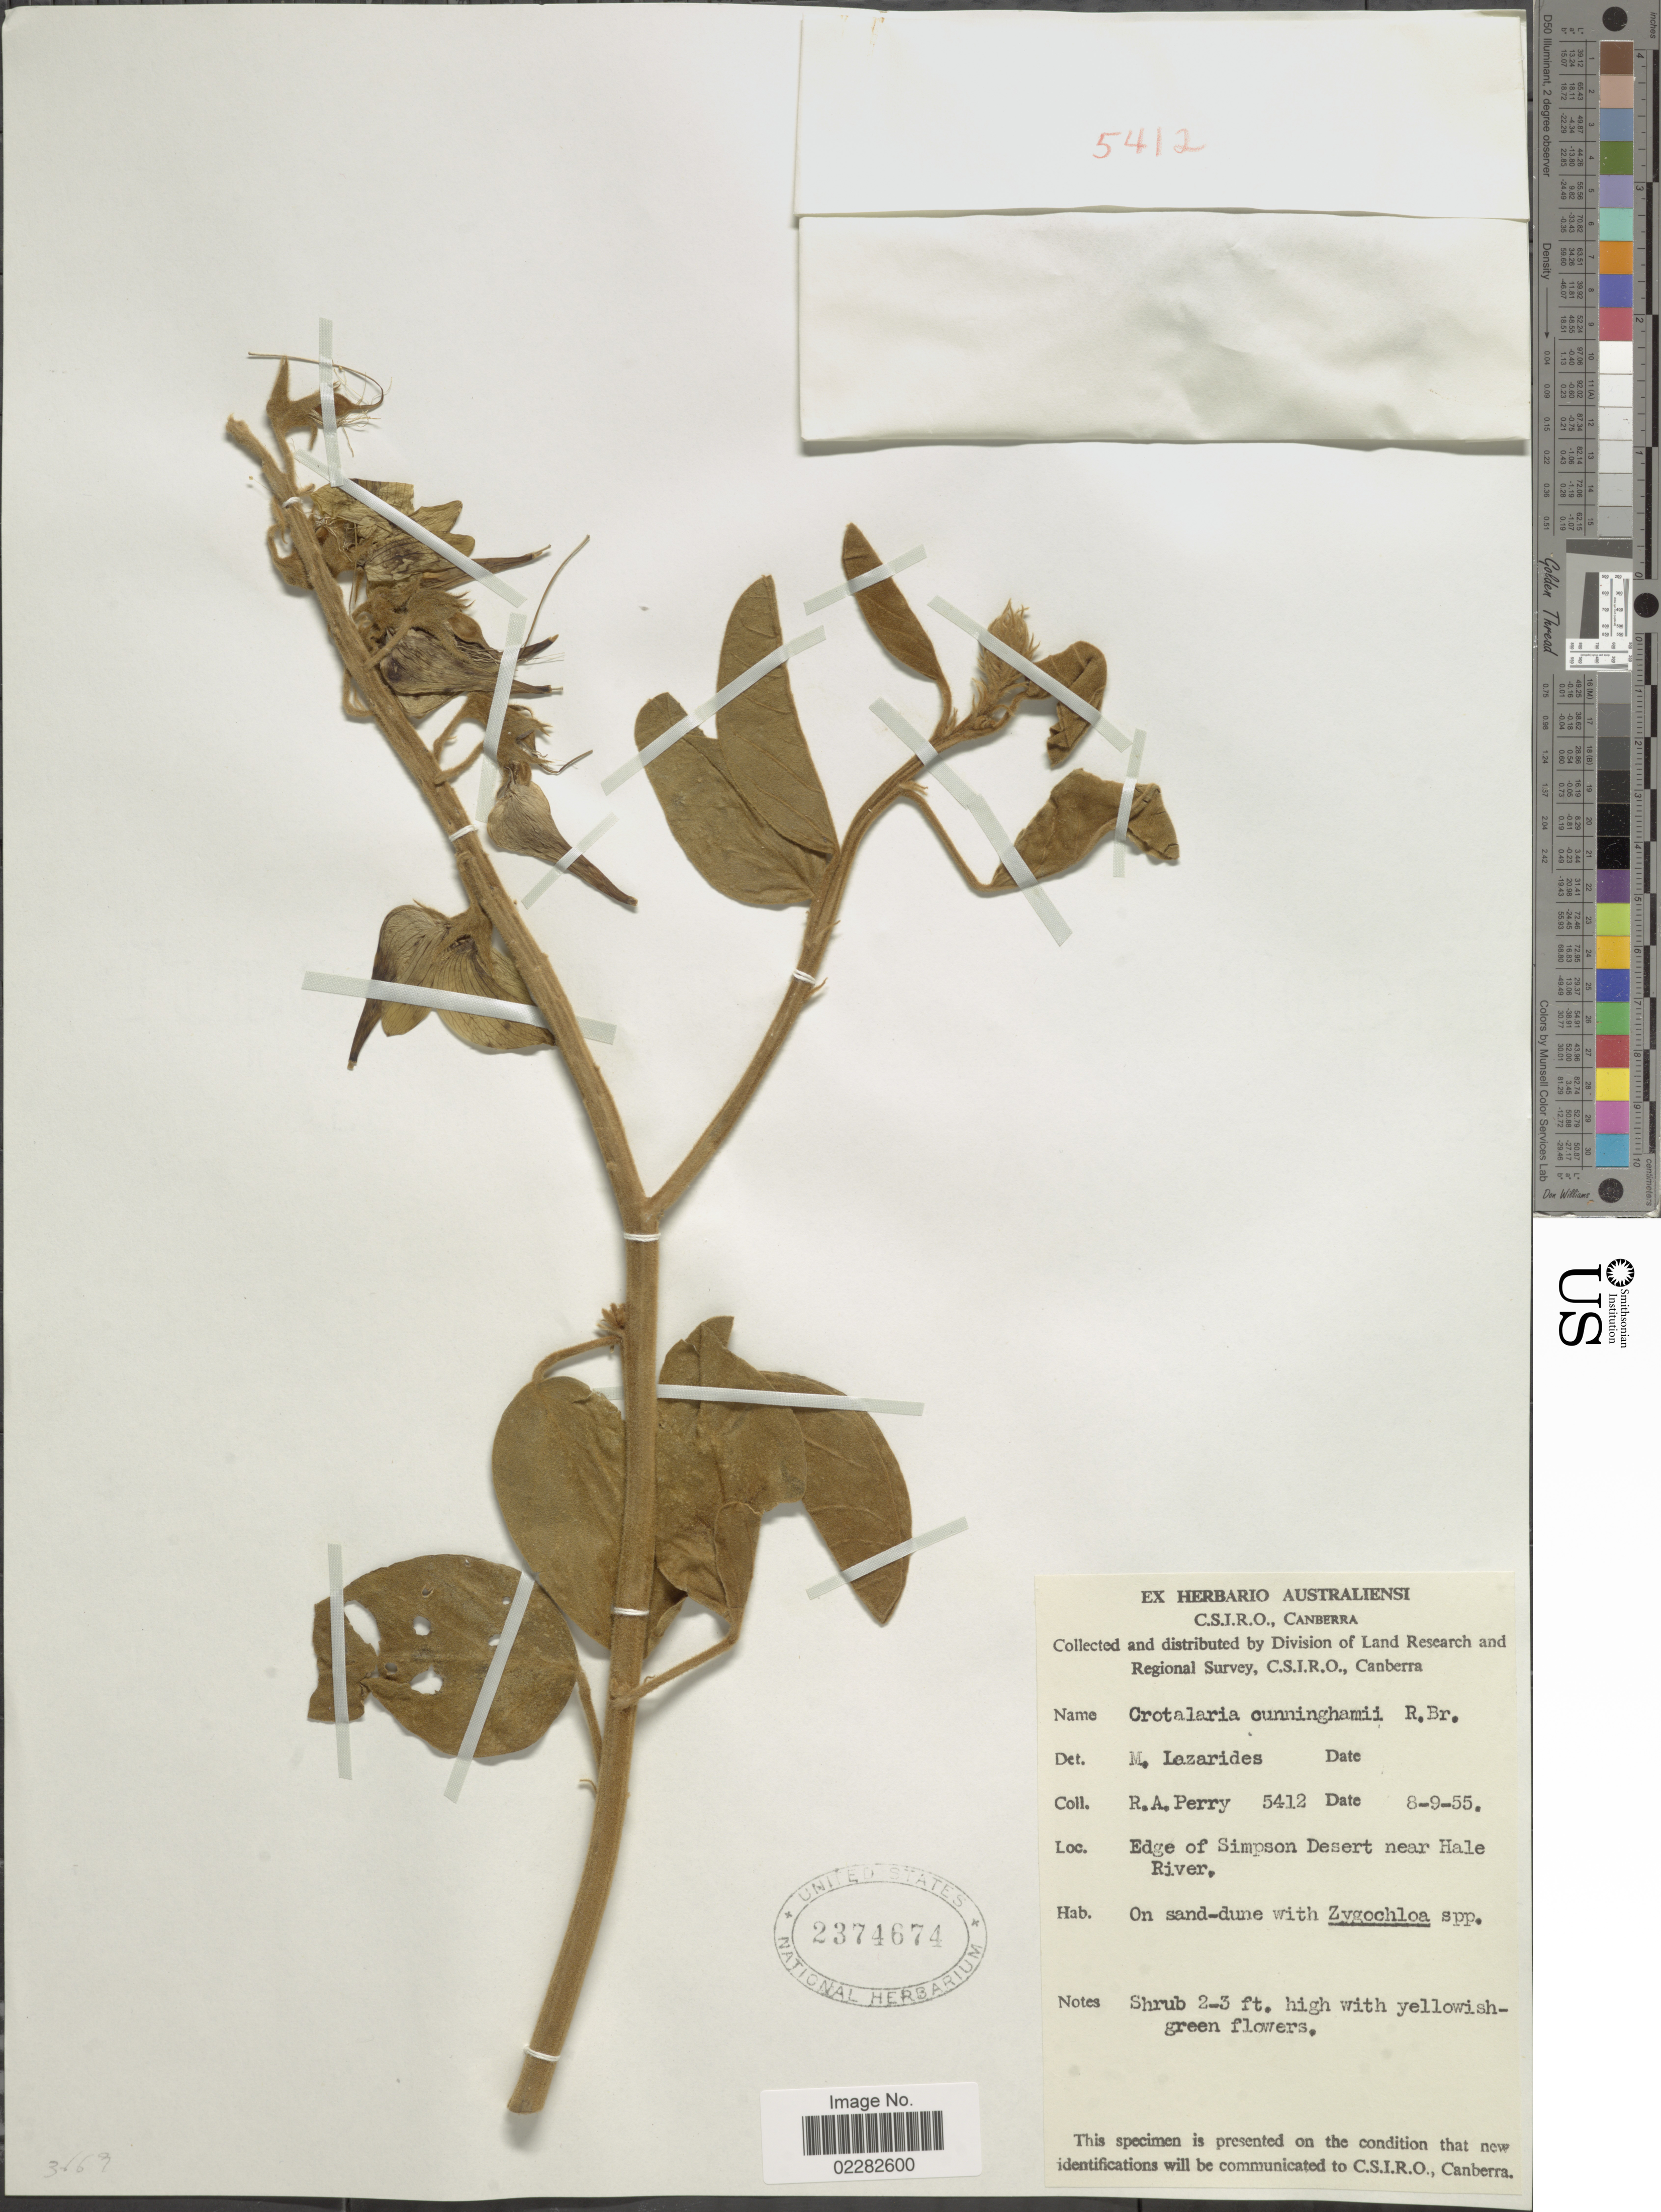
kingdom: Plantae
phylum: Tracheophyta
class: Magnoliopsida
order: Fabales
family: Fabaceae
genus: Crotalaria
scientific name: Crotalaria cunninghamii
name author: R. Br.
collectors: Perry, R. A.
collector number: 5412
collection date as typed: Transcribed d/m/y: 8/9/55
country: Australia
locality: Edge of Simpson Desert near Hale River.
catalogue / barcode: US 2374674